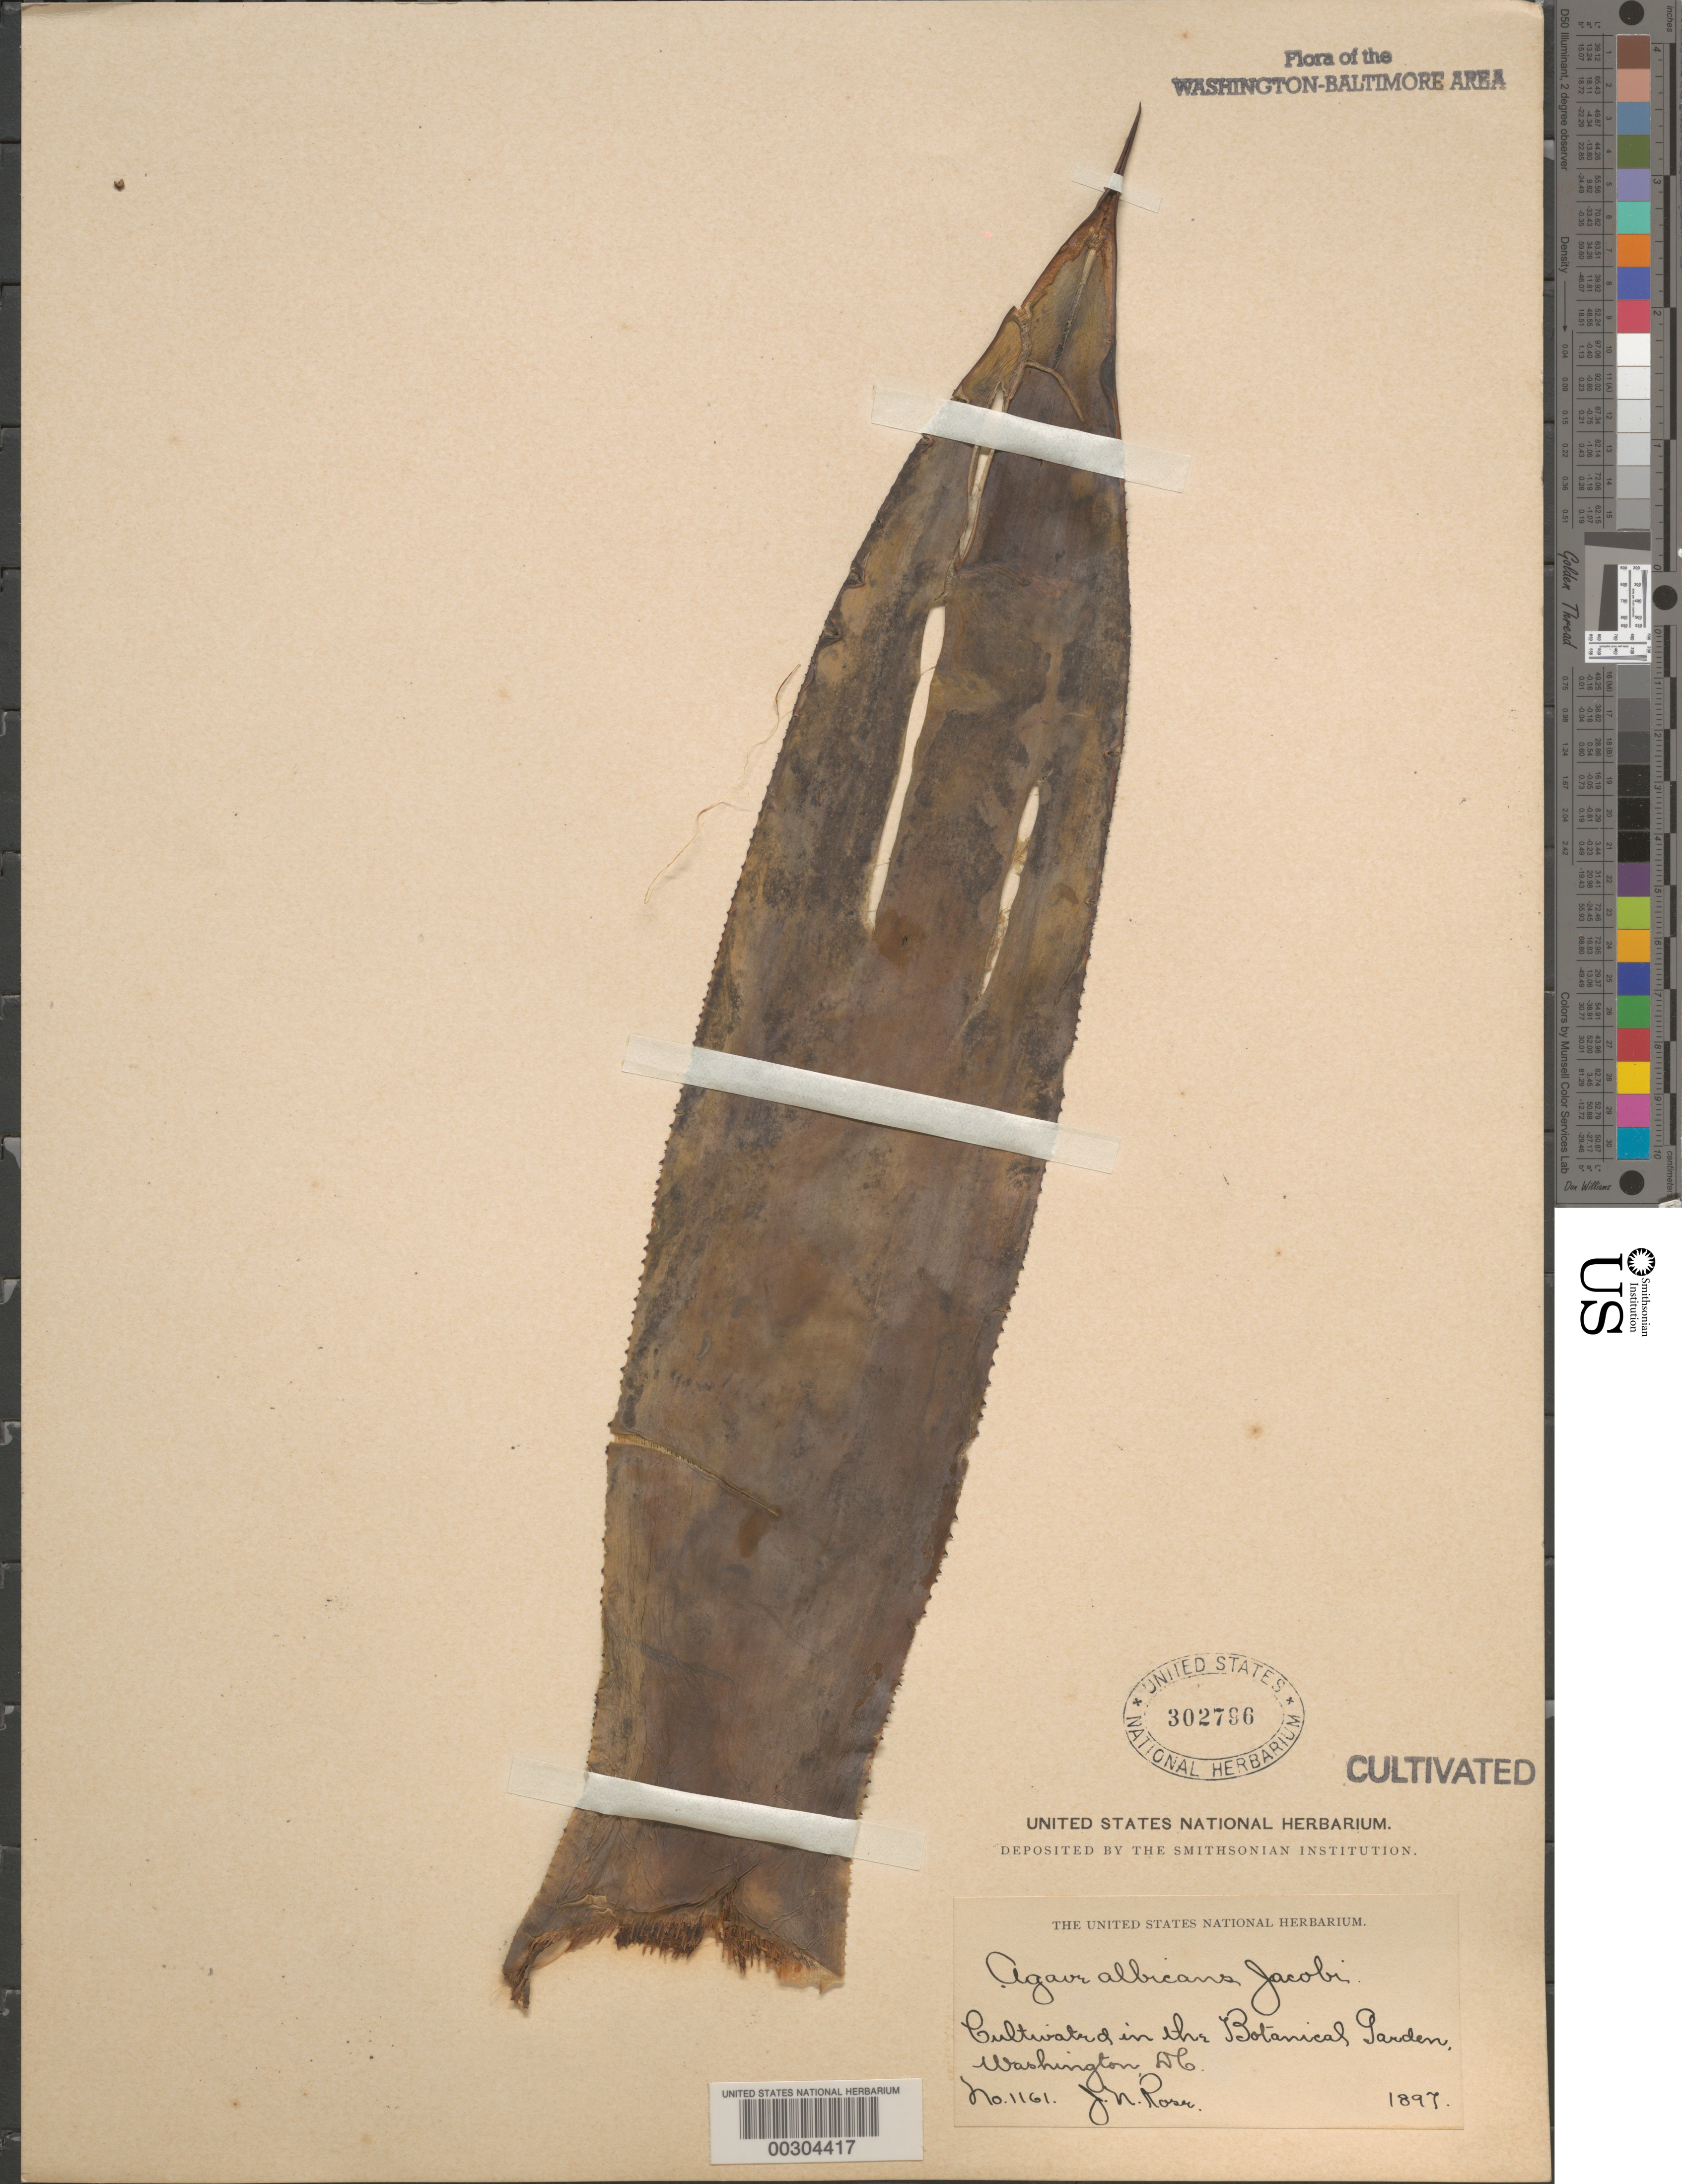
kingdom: Plantae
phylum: Tracheophyta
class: Liliopsida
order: Asparagales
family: Asparagaceae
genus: Agave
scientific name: Agave albicans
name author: Jacobi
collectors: J. N. Rose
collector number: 1161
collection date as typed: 1897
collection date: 1897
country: United States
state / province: District of Columbia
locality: Botanical gardens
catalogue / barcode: US 302796